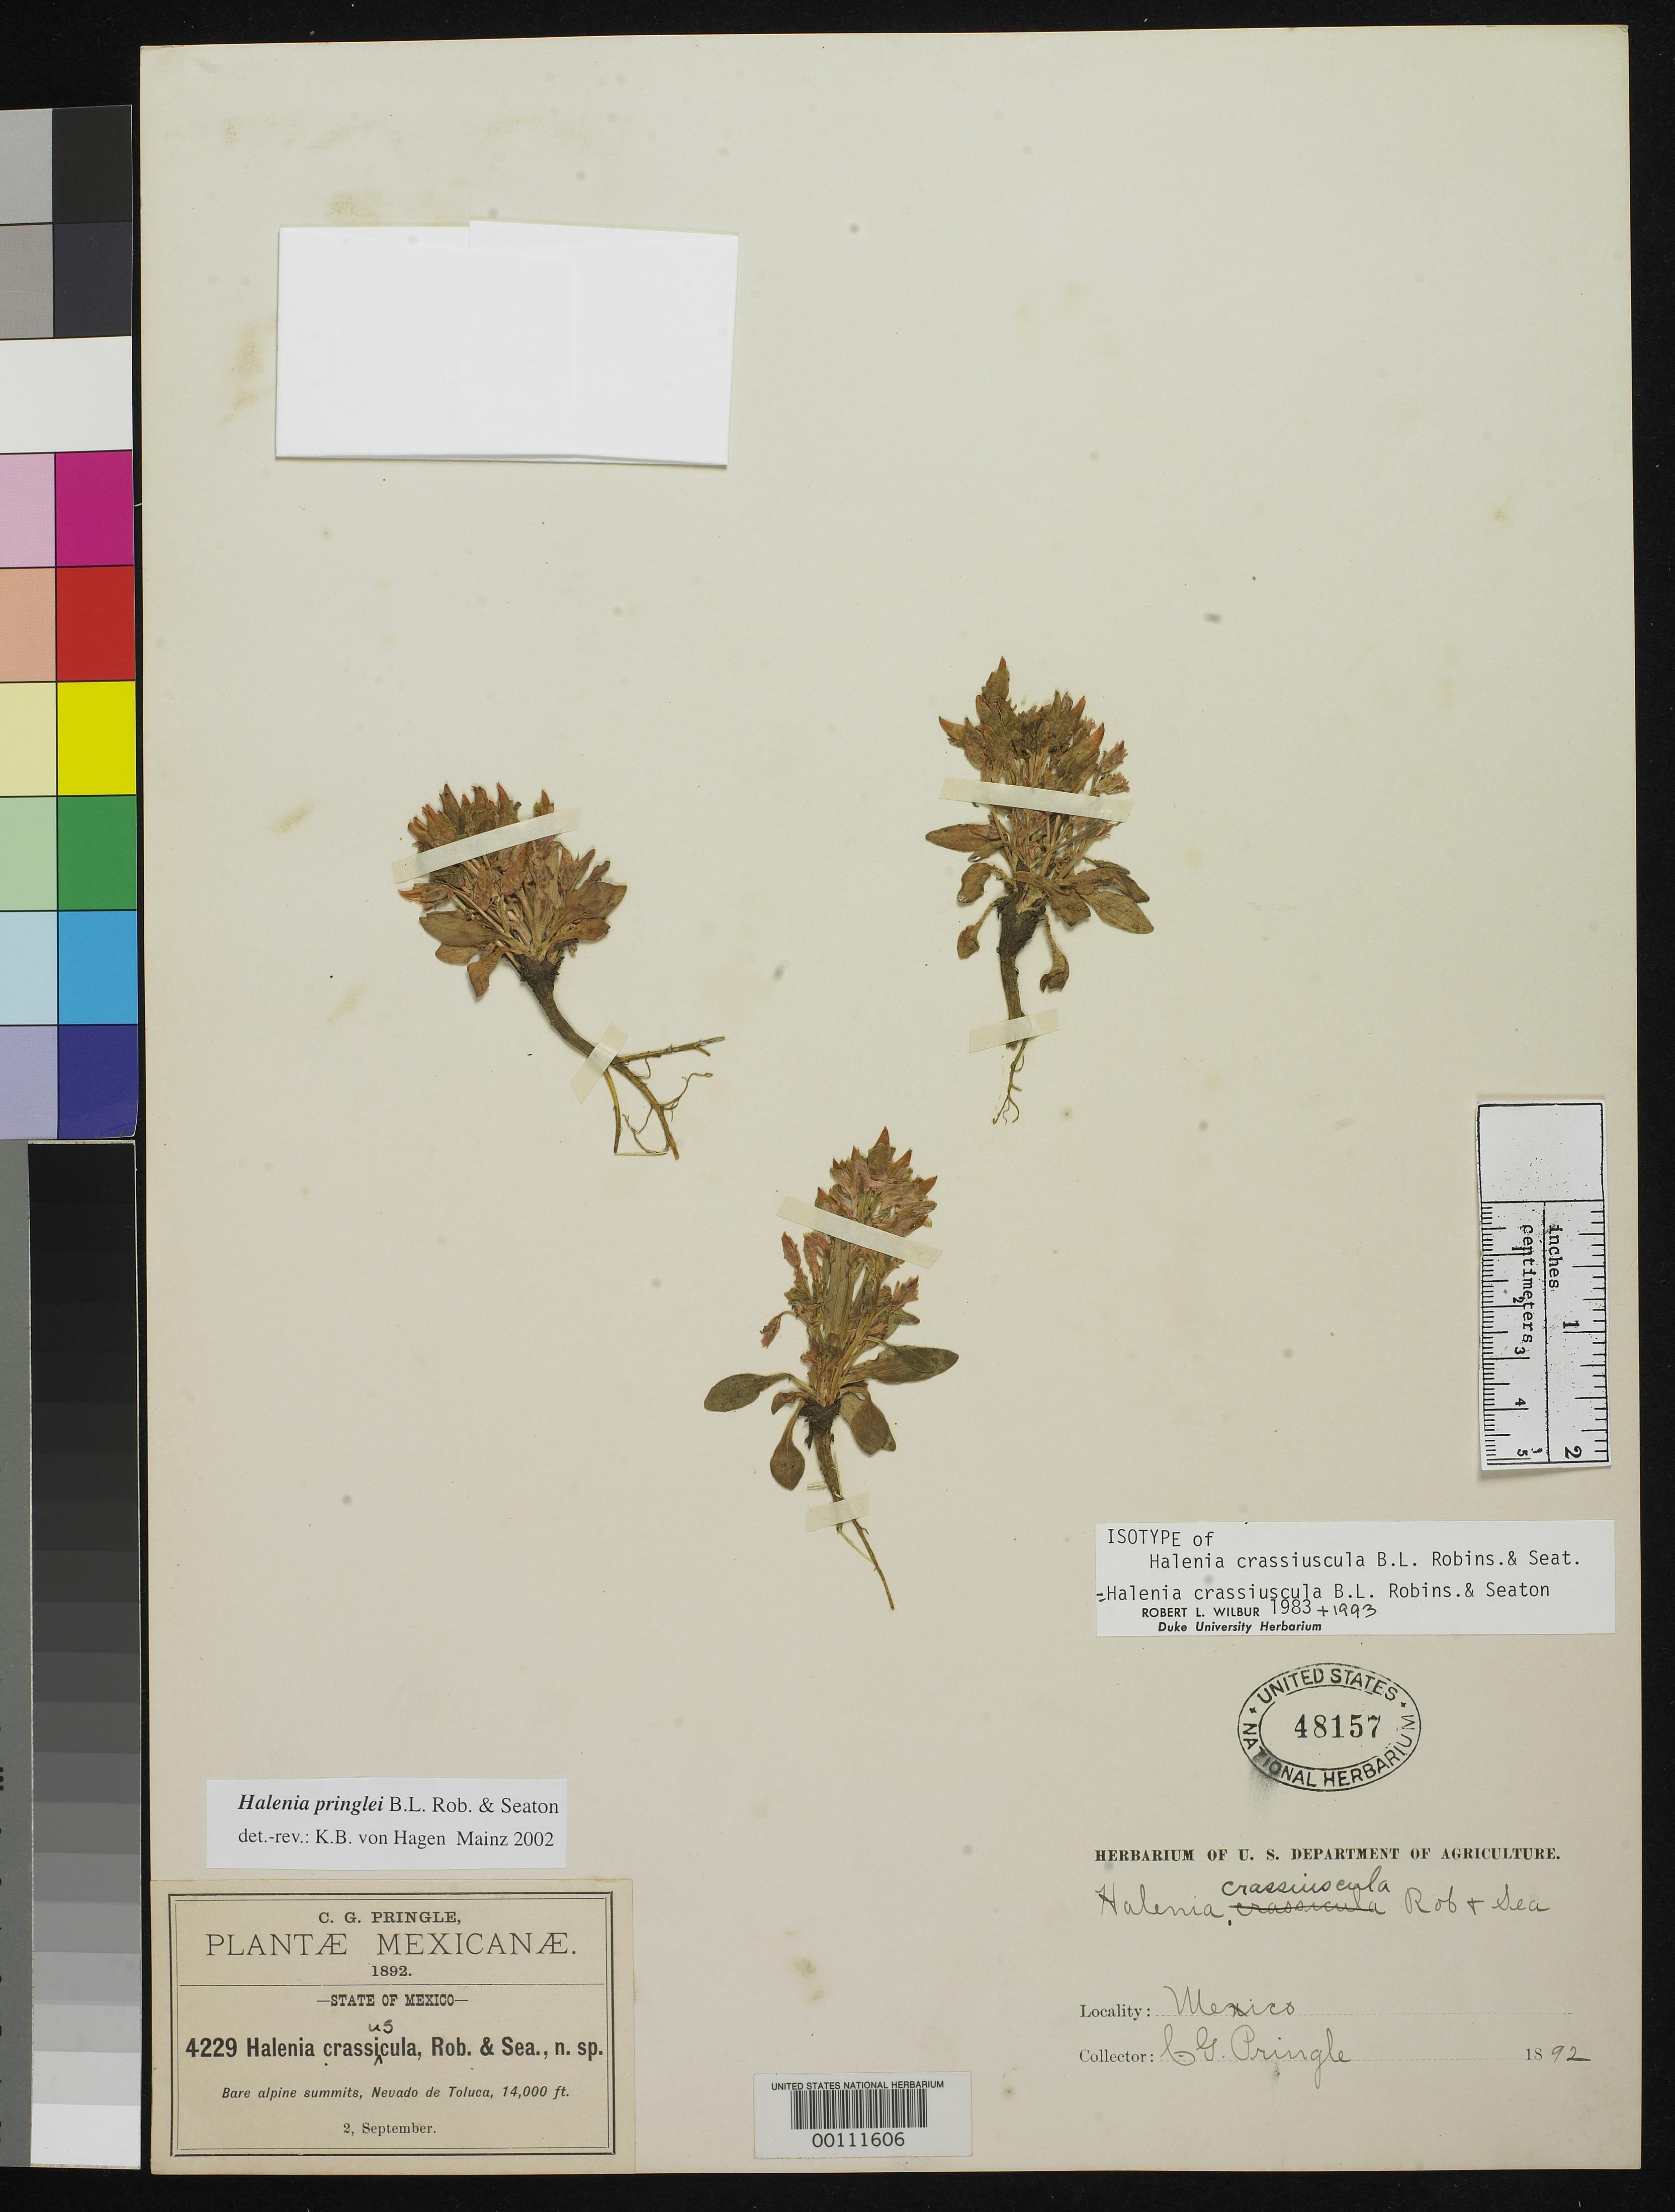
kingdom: Plantae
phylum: Tracheophyta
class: Magnoliopsida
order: Gentianales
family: Gentianaceae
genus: Halenia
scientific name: Halenia crassiuscula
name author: B.L. Rob. & Seaton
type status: Isotype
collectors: C. G. Pringle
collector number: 4229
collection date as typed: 02 Sep 1892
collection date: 1892-09-02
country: Mexico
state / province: México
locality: Nevado de Toluca.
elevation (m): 4267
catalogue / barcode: US 48157